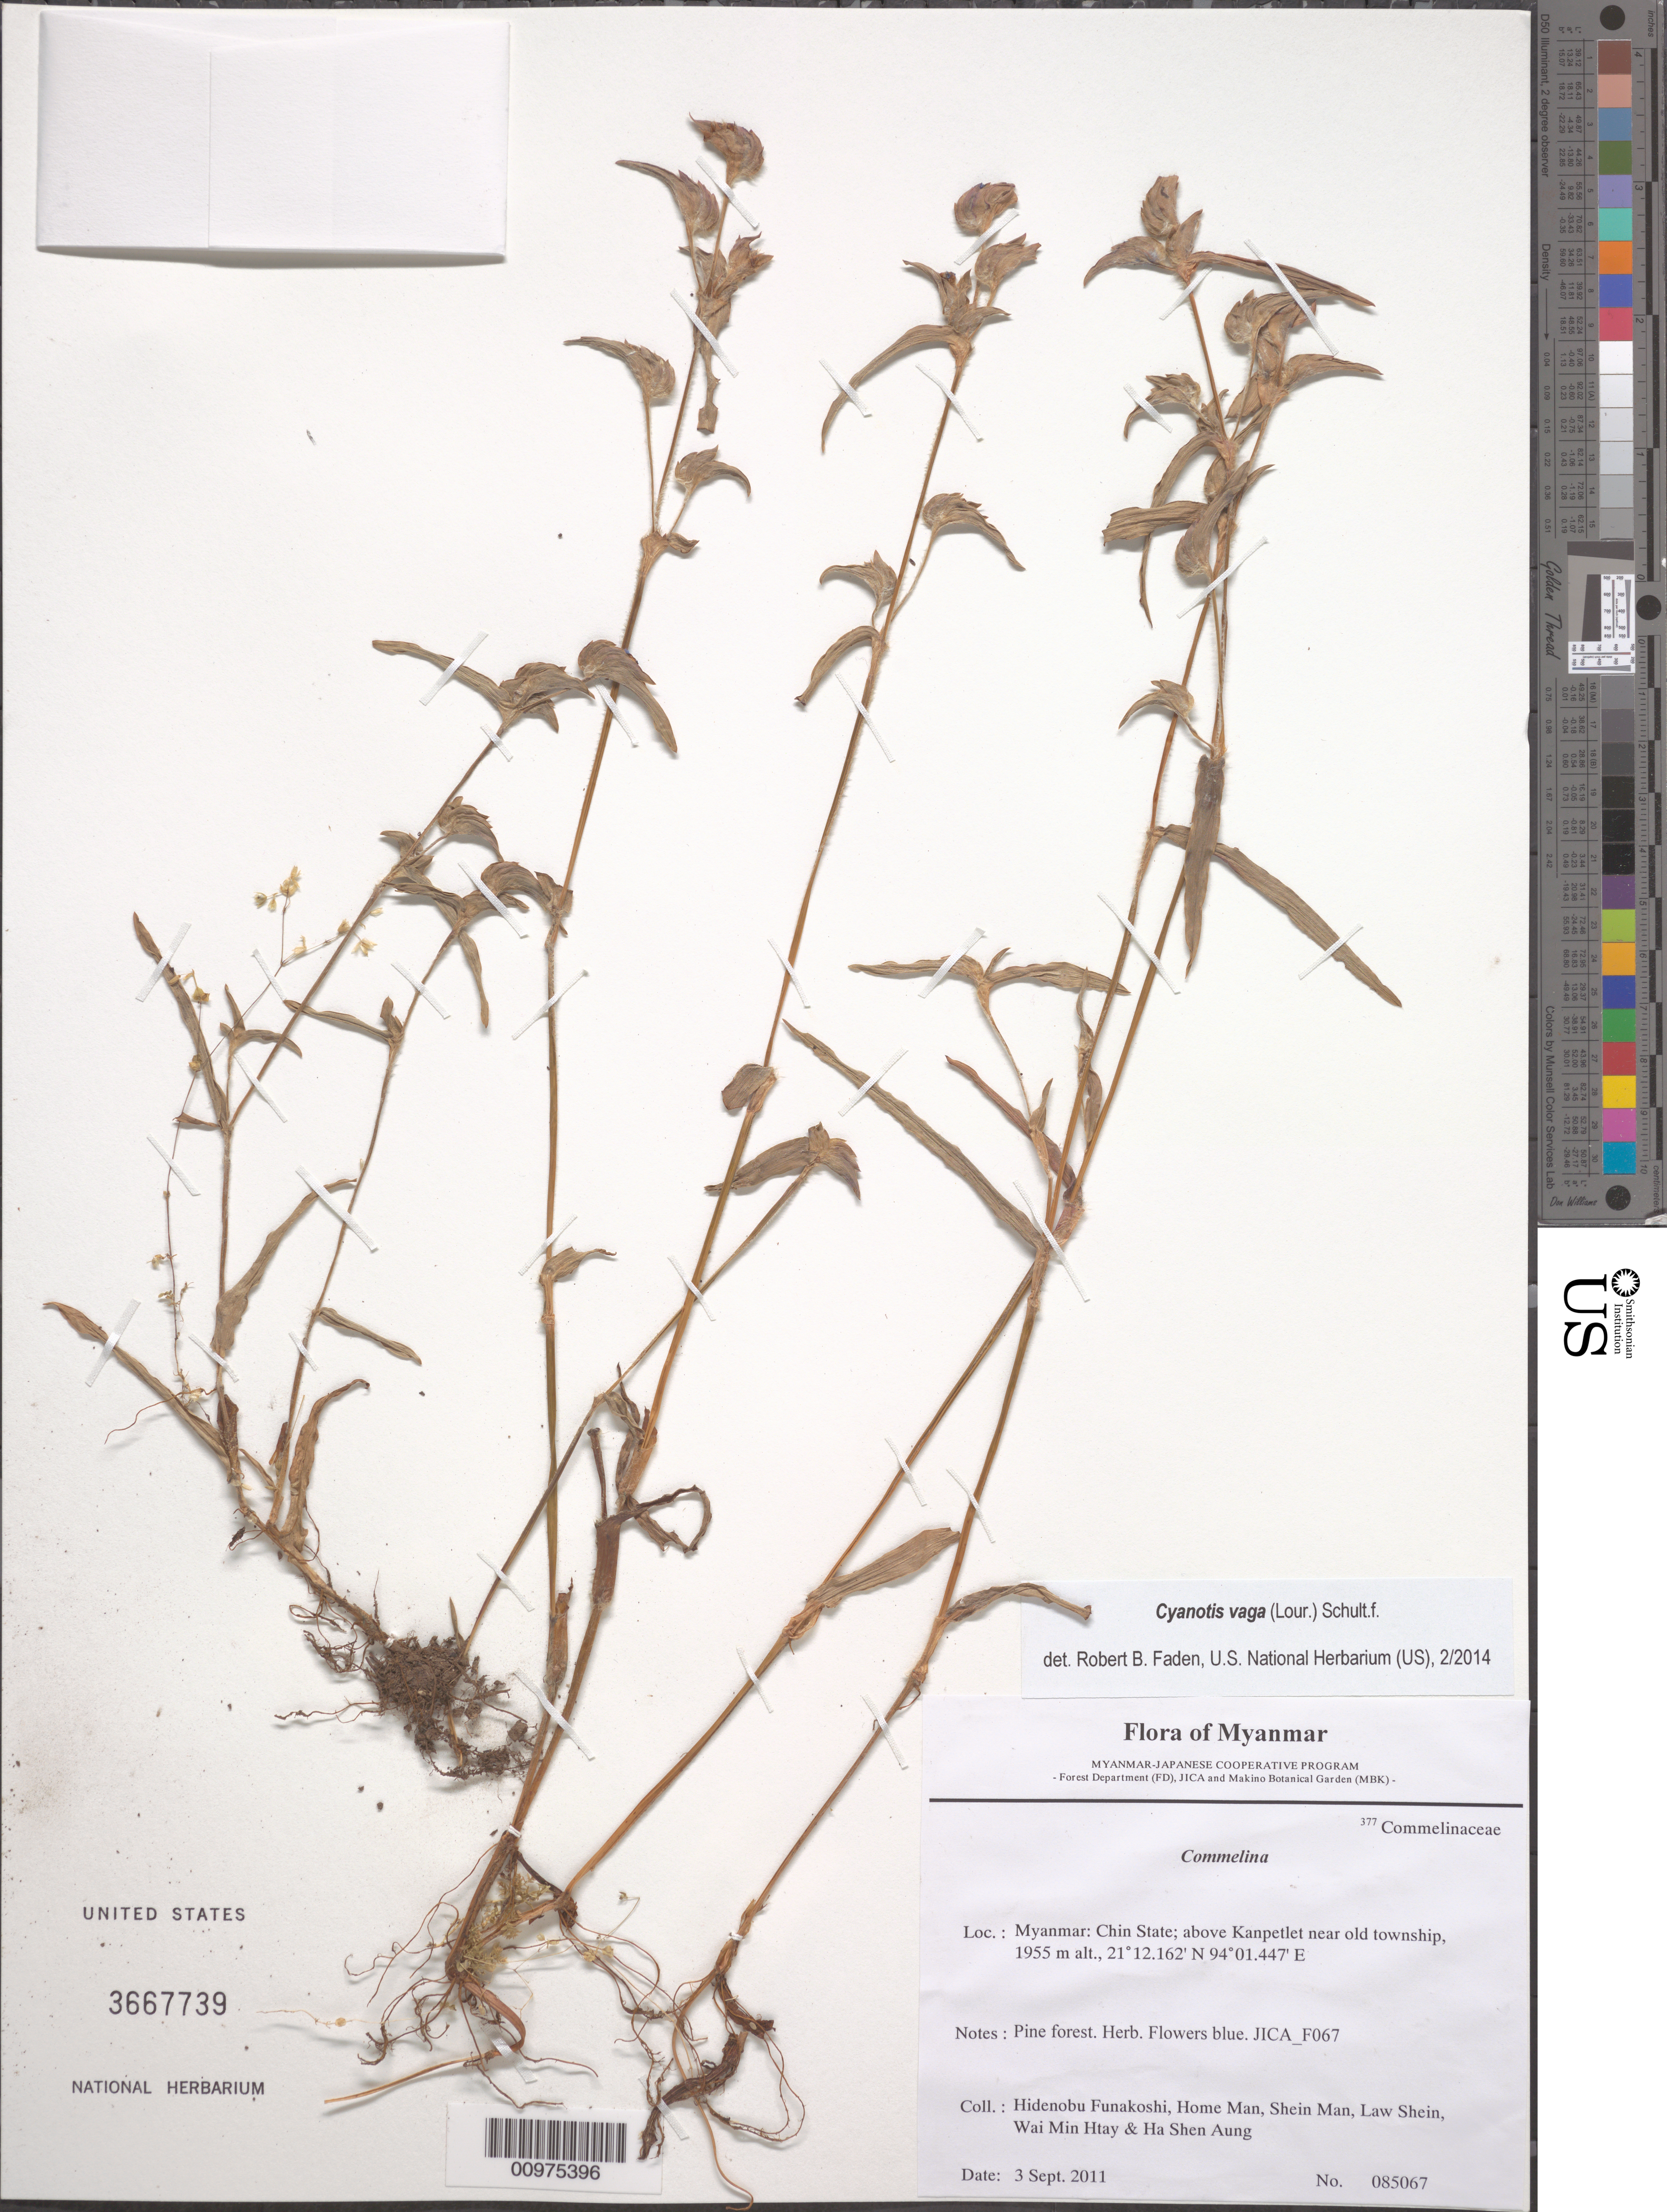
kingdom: Plantae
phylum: Tracheophyta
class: Liliopsida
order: Commelinales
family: Commelinaceae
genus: Cyanotis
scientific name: Cyanotis vaga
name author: (Lour.) Schult. & Schult. f.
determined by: Faden, Robert B., (US), Smithsonian Institution - National Museum of Natural History (UNITED STATES)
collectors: H. Funakoshi et al.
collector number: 085067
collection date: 2011-09-03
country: Myanmar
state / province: Chin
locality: above Kanpetlet near old township,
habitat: Pine forest.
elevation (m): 1955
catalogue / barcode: US 3667739